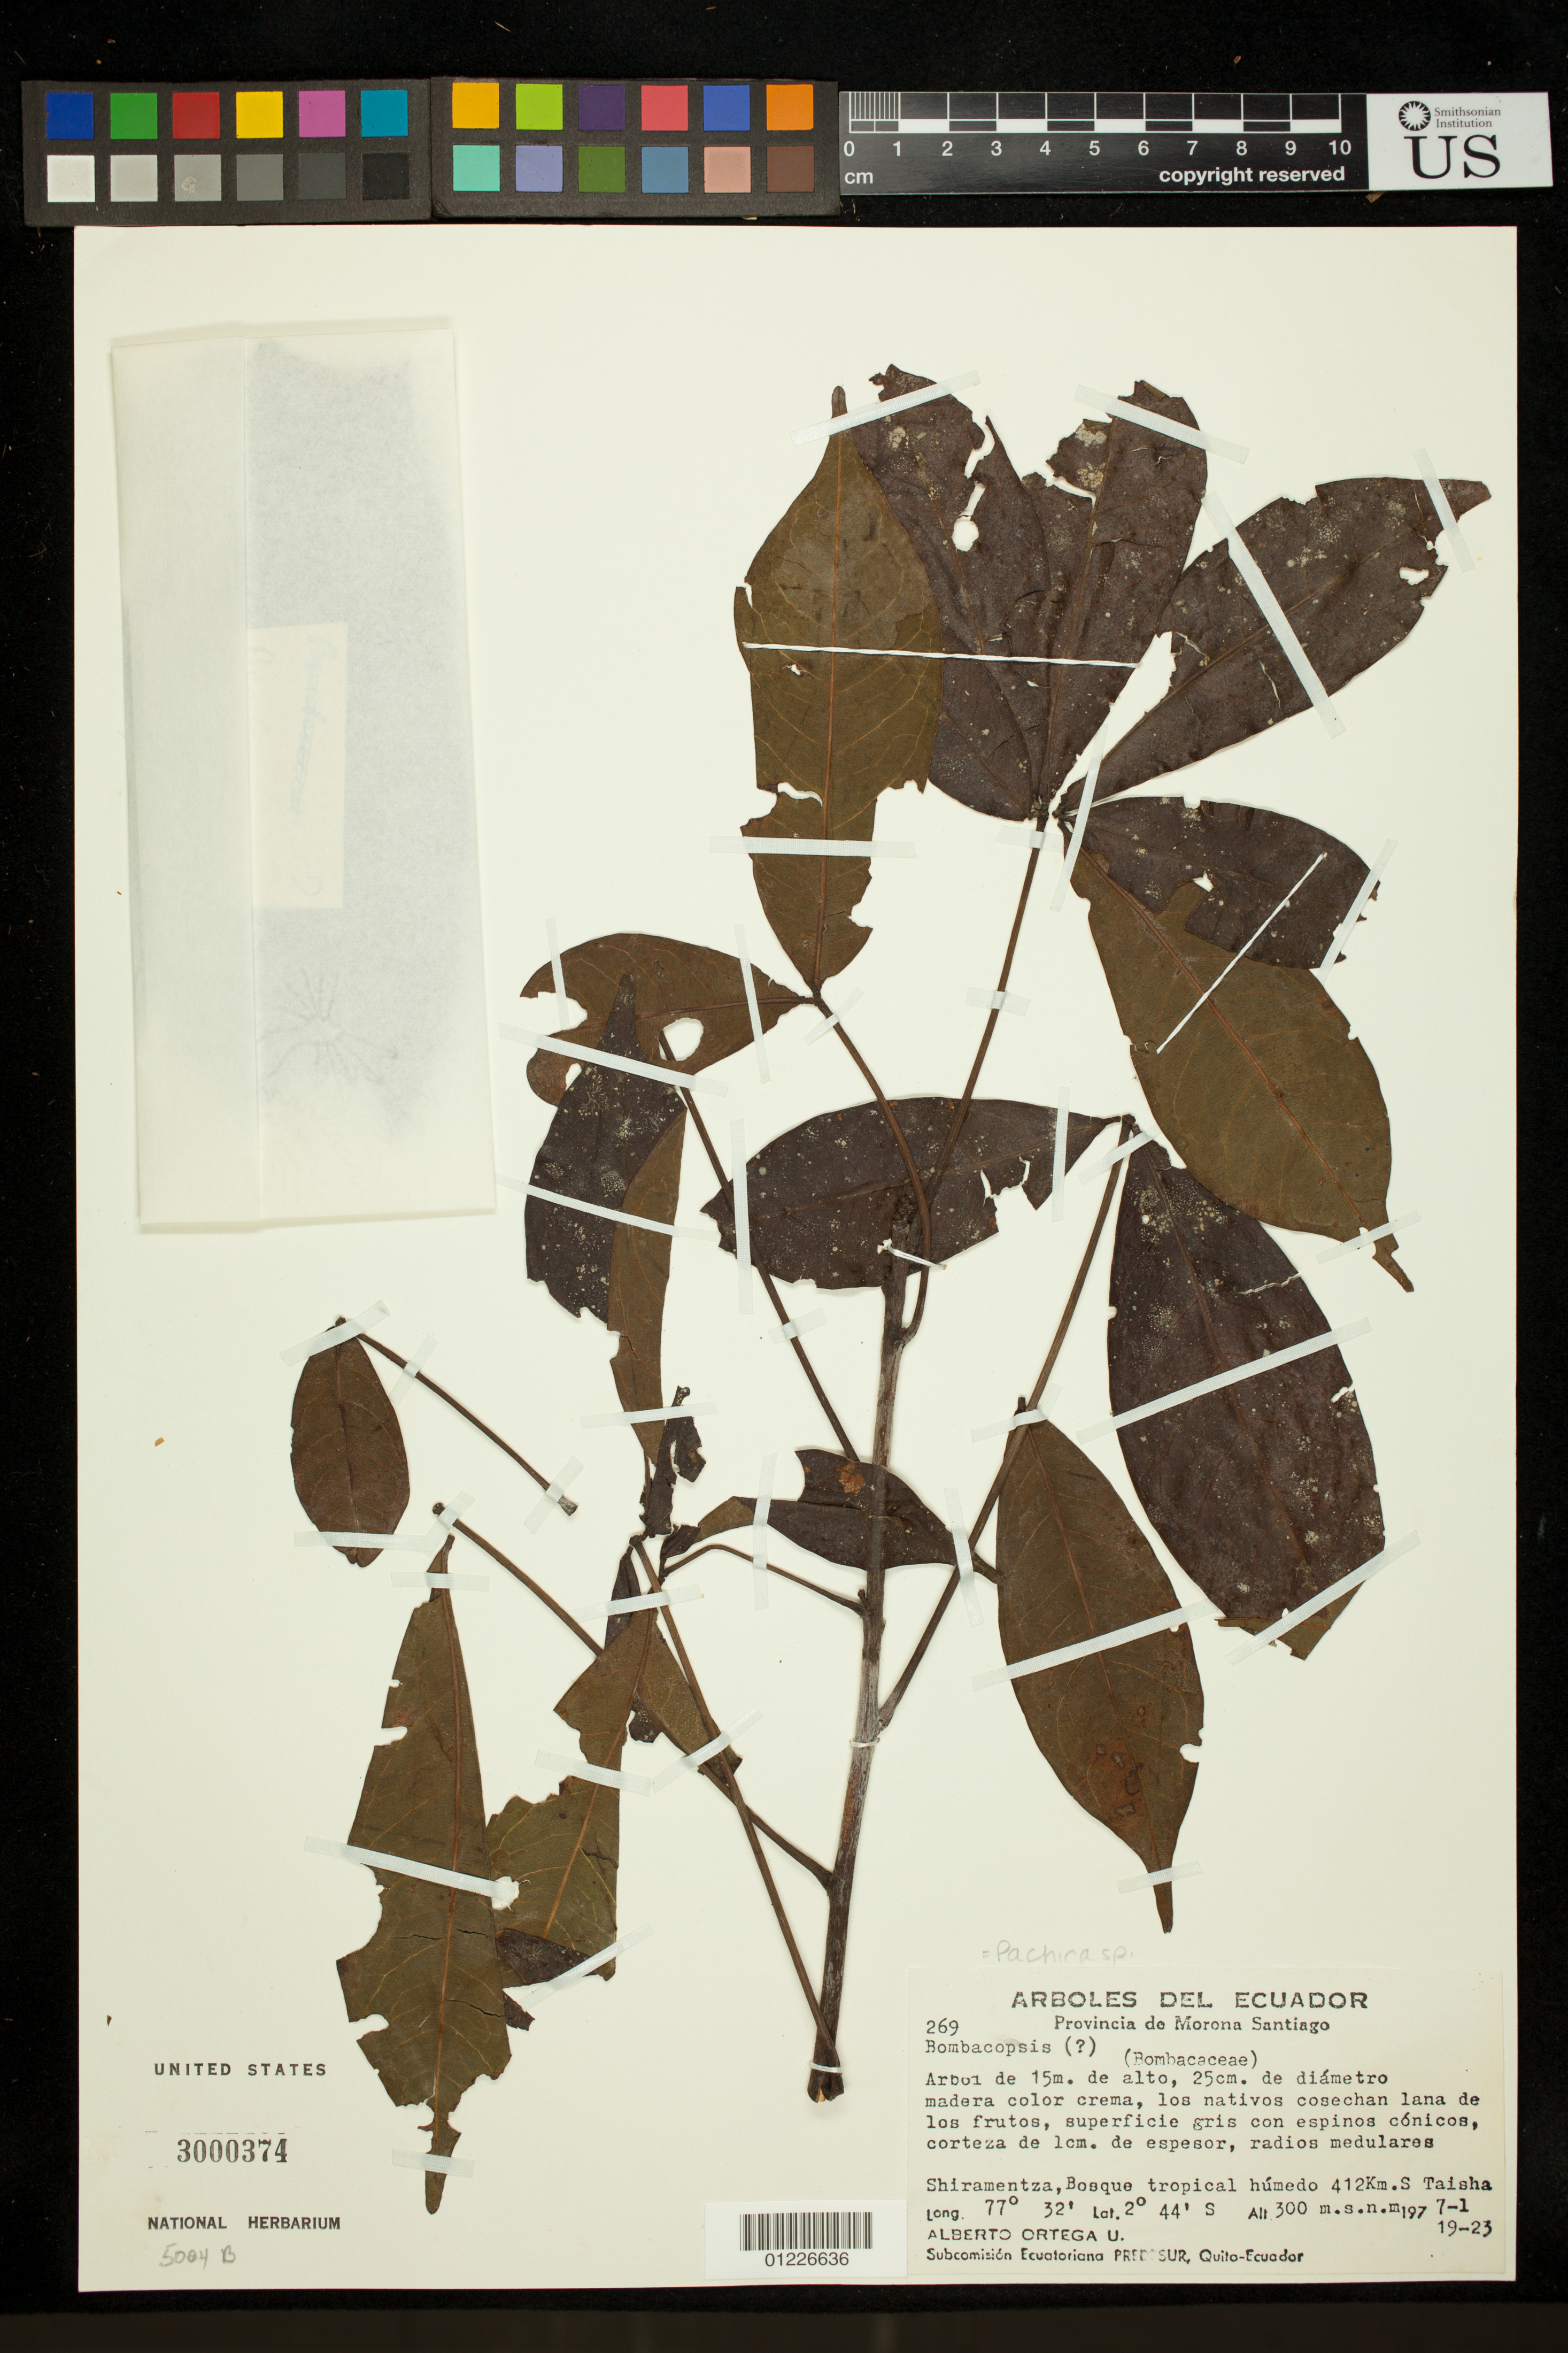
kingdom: Plantae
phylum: Tracheophyta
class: Magnoliopsida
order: Malvales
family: Malvaceae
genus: Pachira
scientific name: Pachira sp.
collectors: A. T. Ortega U.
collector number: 269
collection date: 1923-01-07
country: Ecuador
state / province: Morona-Santiago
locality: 412 Kms. S Taisha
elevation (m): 300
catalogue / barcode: US 3000374